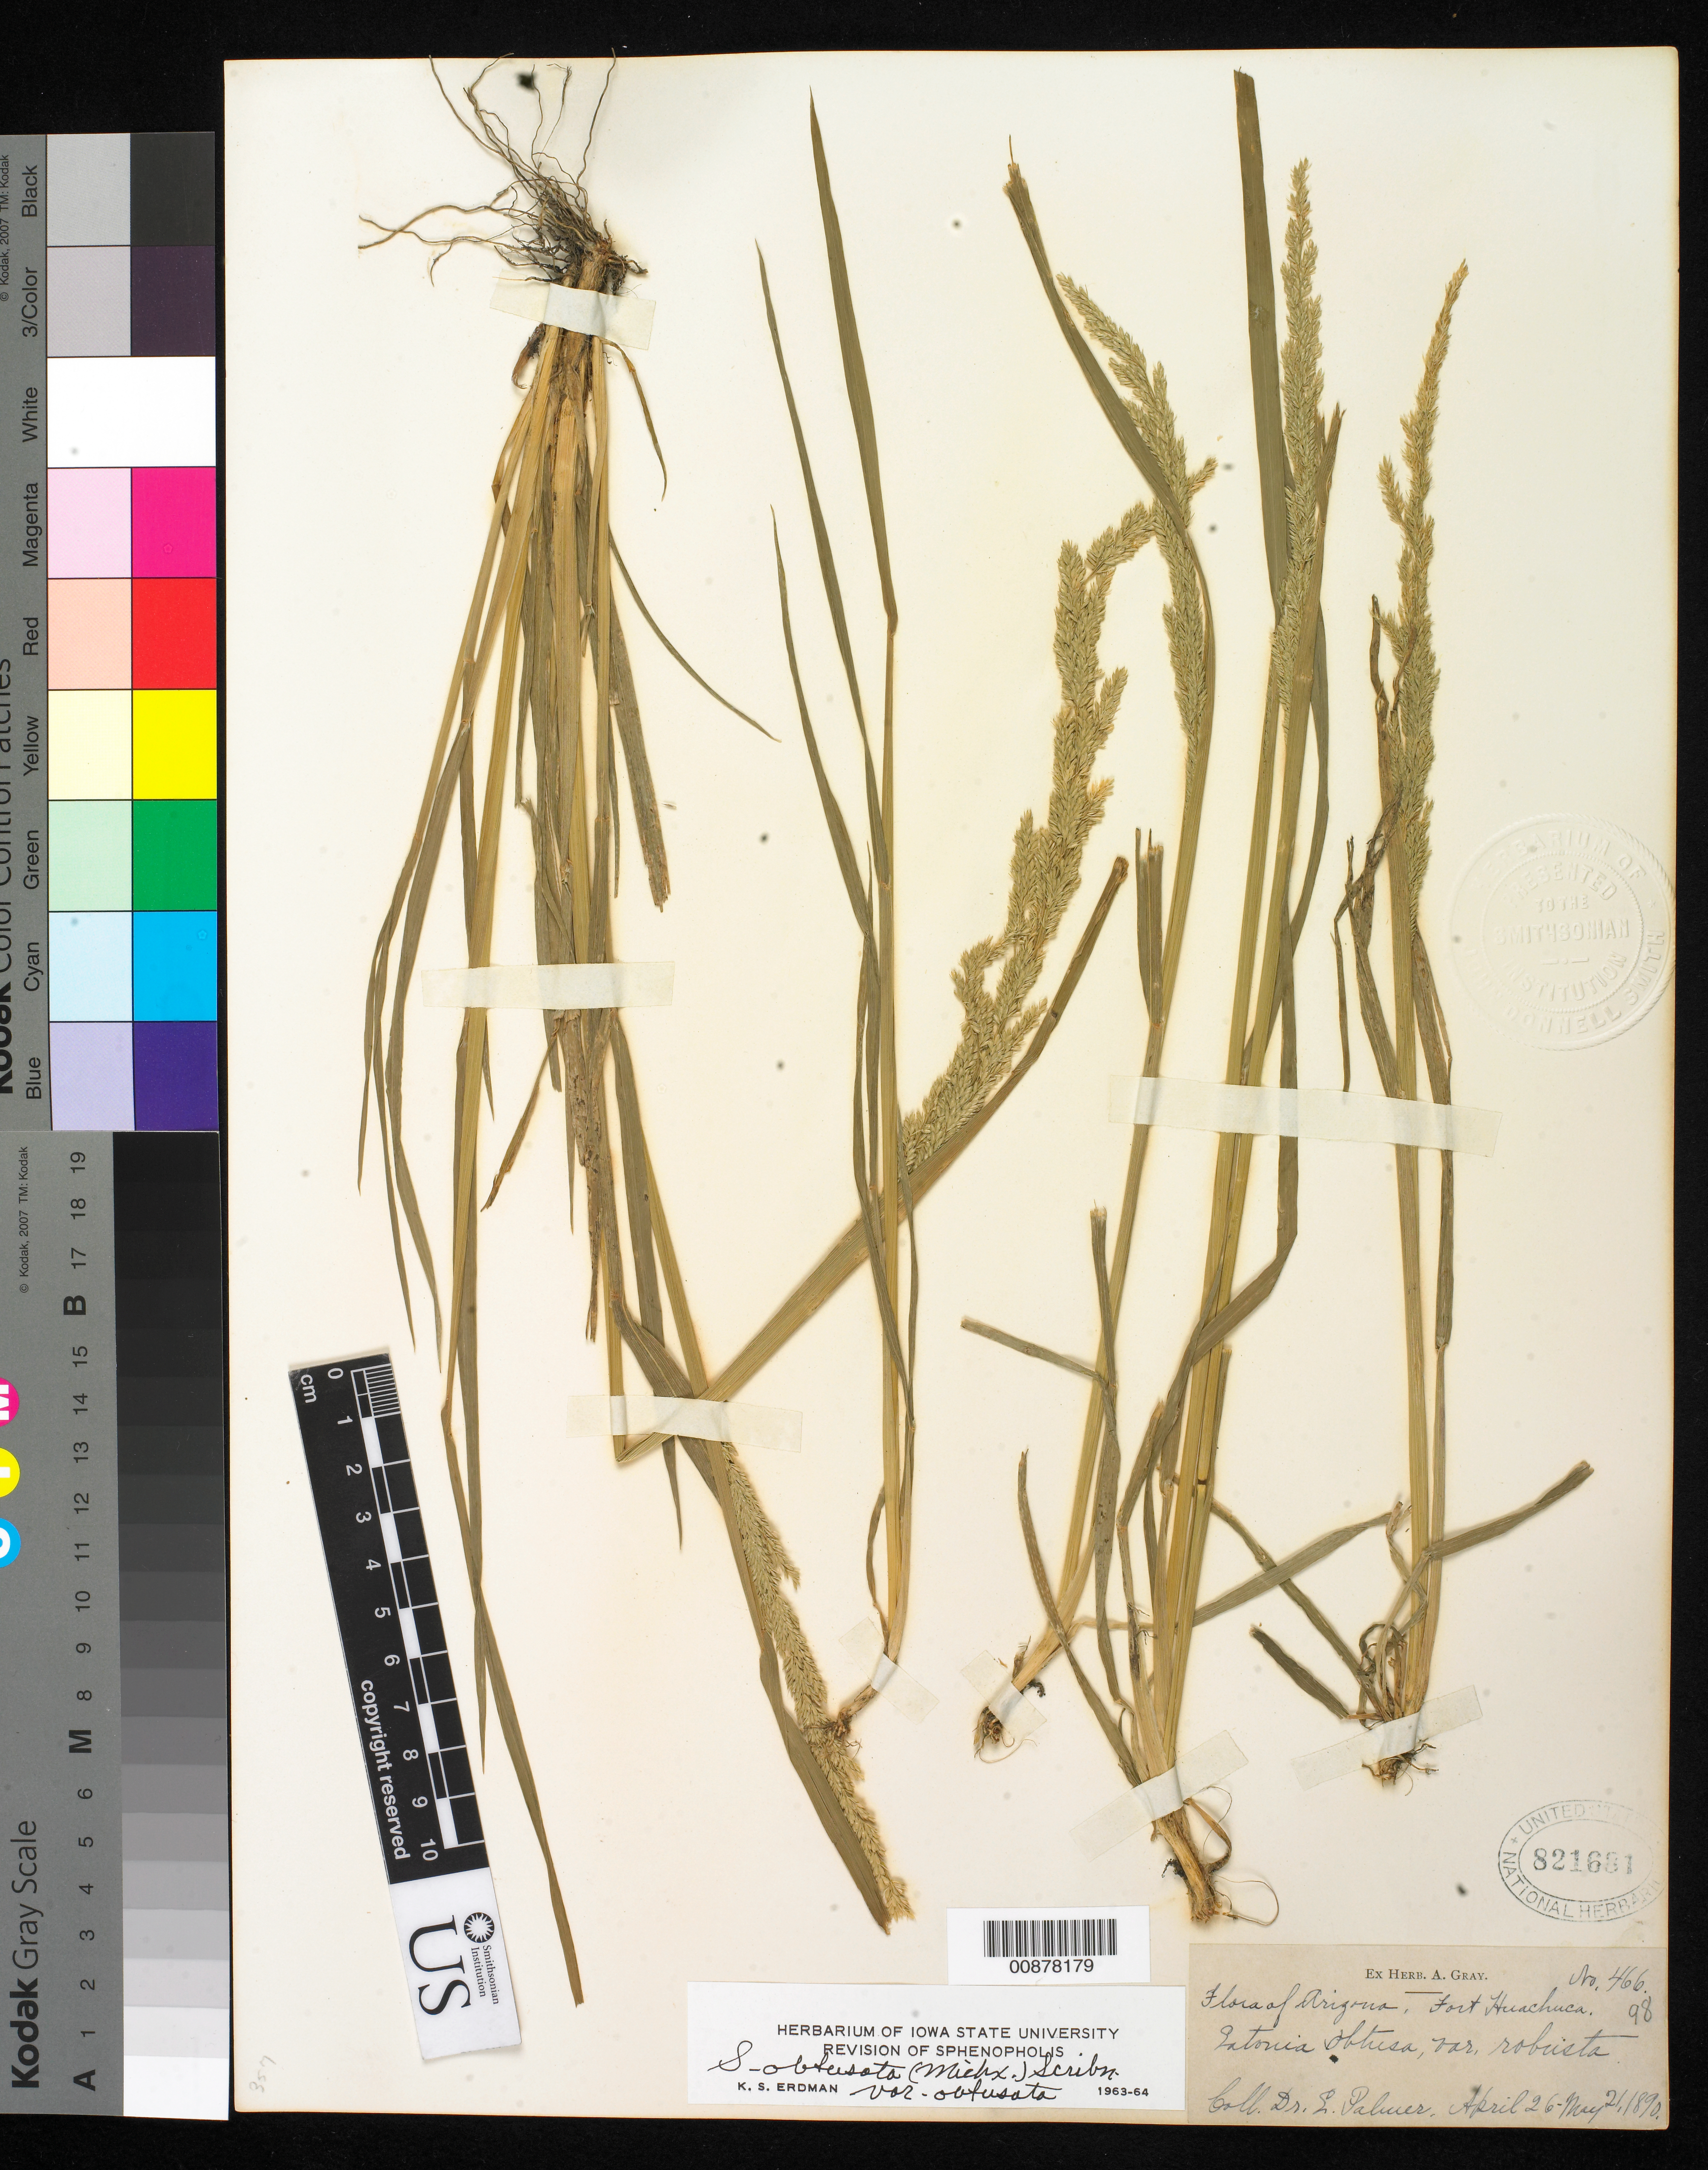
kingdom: Plantae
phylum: Tracheophyta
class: Liliopsida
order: Poales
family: Poaceae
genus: Sphenopholis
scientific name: Sphenopholis obtusata var. obtusata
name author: (Michx.) Scribn.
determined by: Erdman, K. S.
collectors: E. Palmer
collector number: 466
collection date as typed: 26 Apr 1890 to 21 May 1890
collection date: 1890-04-26/1890-05-21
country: United States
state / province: Arizona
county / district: Cochise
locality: Fort Huachuca.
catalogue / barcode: US 821681